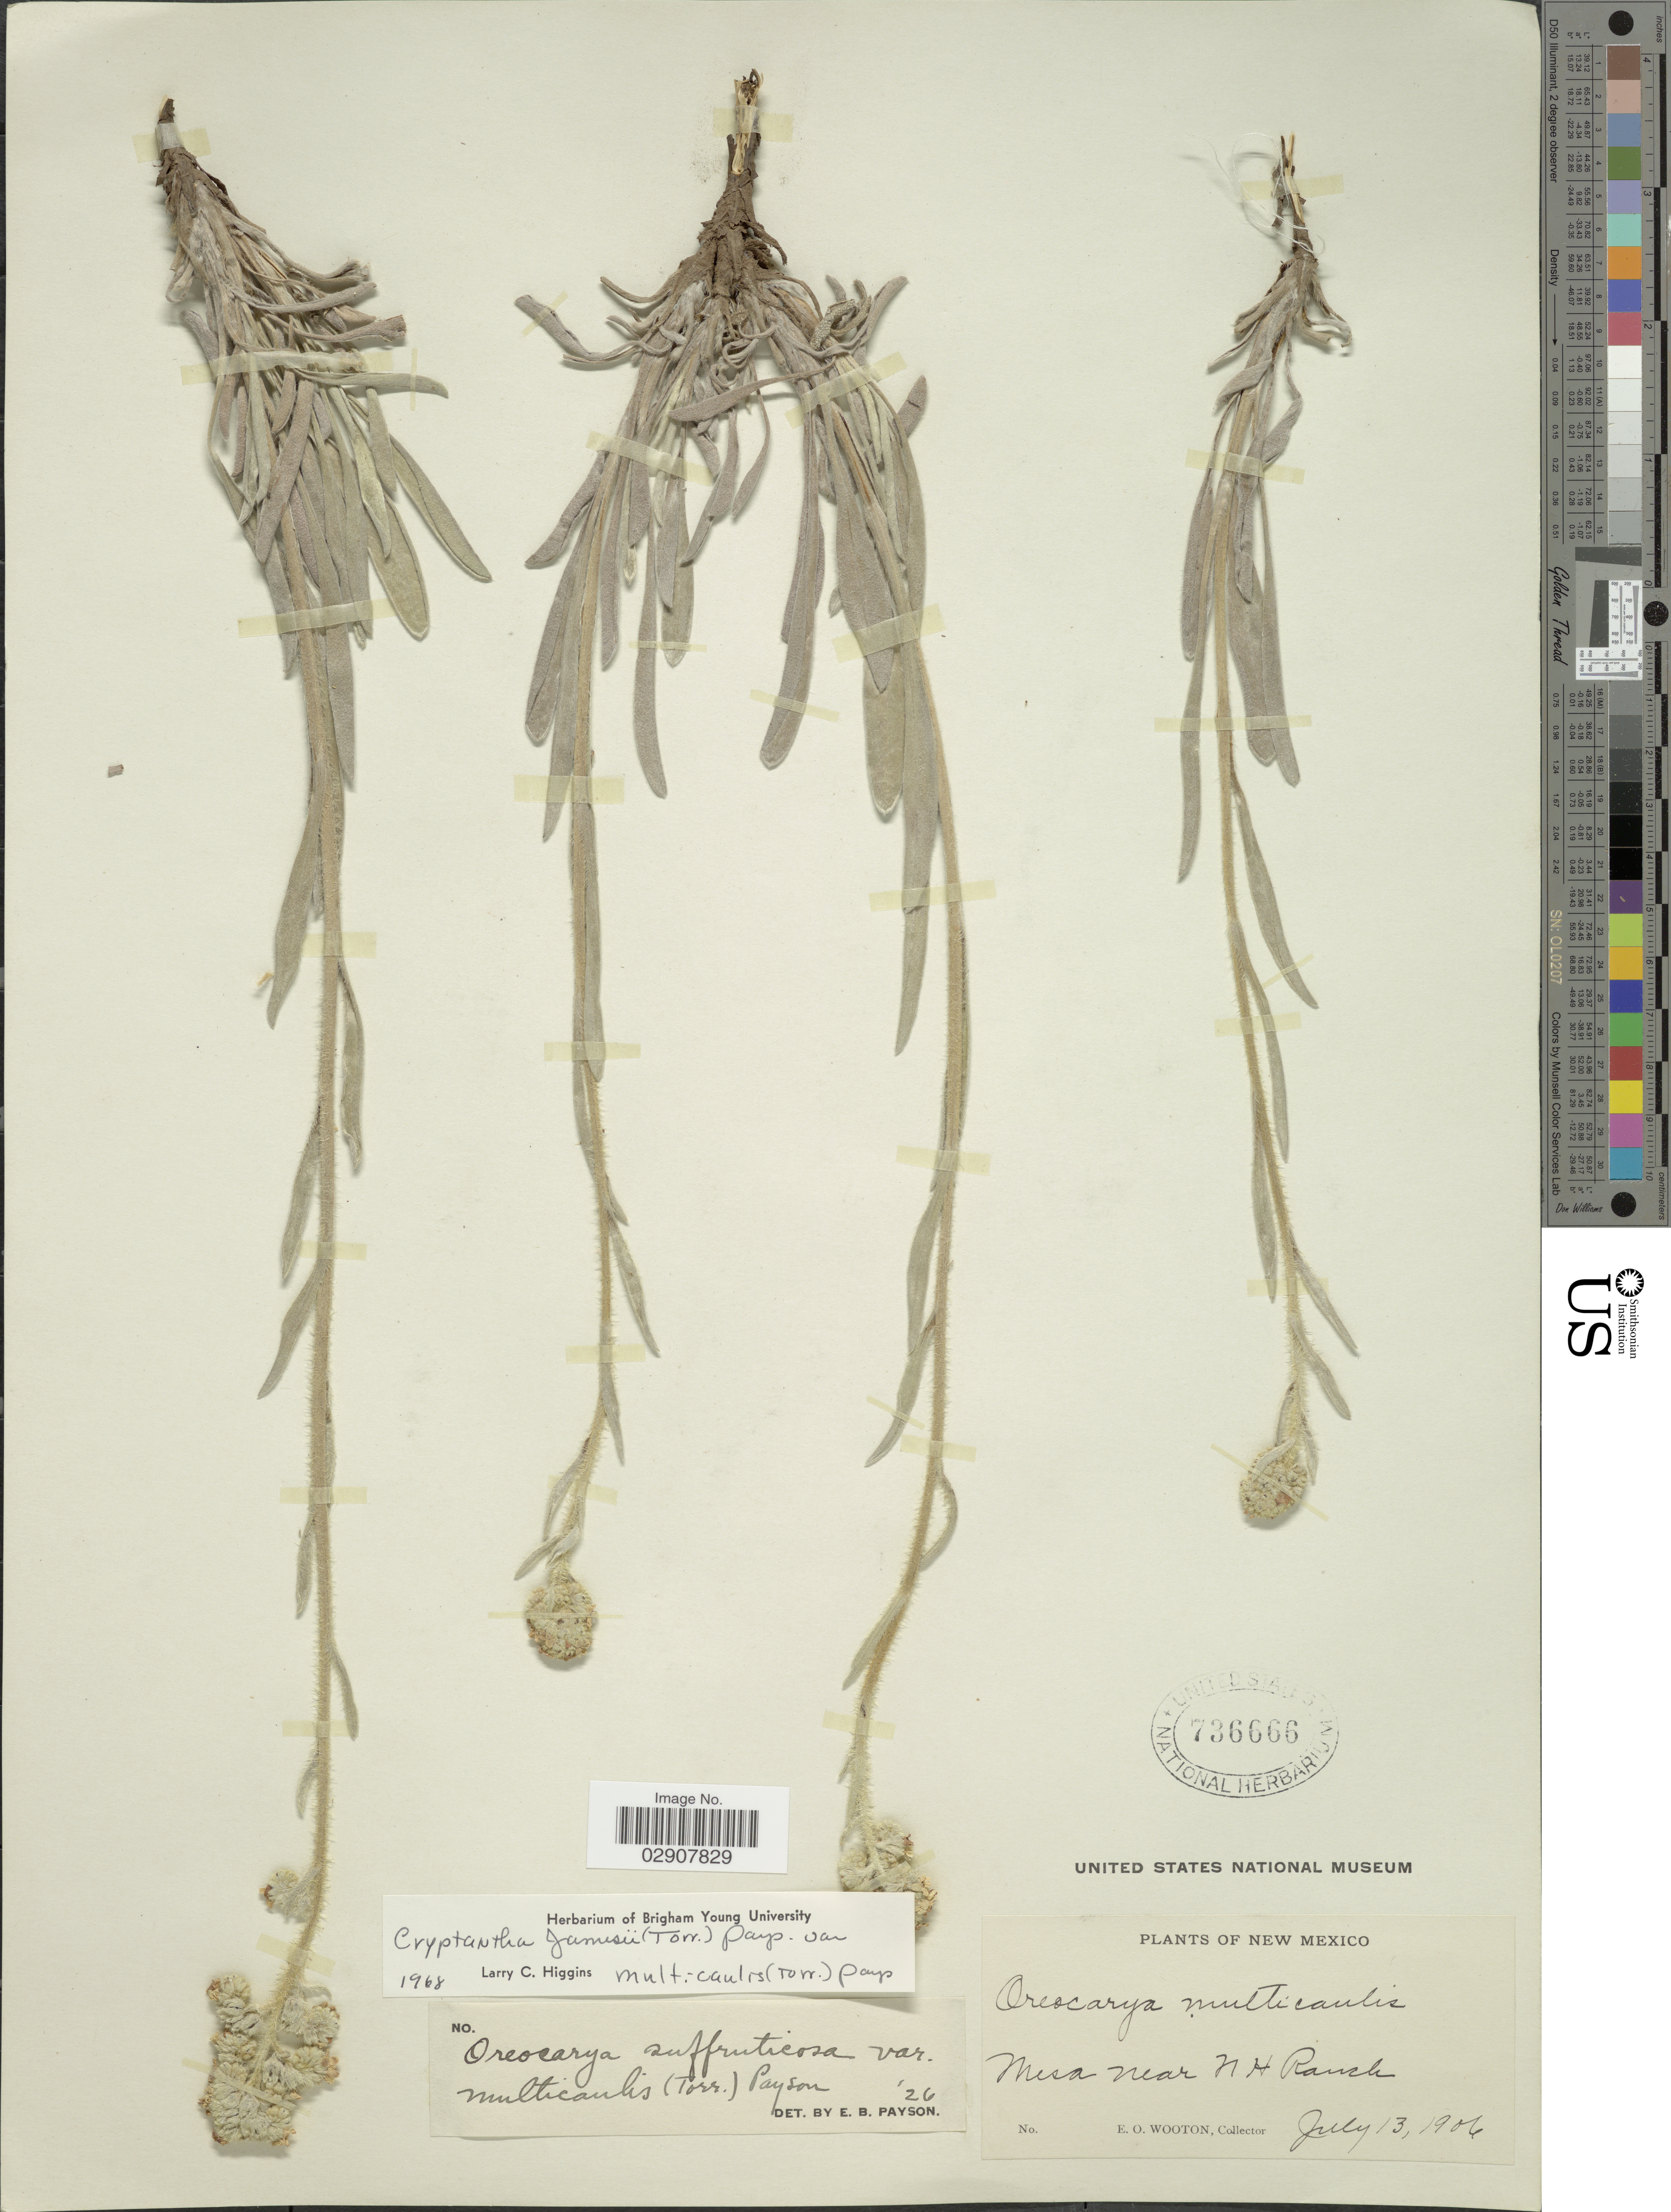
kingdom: Plantae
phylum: Tracheophyta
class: Magnoliopsida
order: Boraginales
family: Boraginaceae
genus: Cryptantha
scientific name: Cryptantha jamesii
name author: (Torr.) Payson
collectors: E. O. Wooton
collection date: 1906-07-13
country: United States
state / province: New Mexico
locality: Mesa near N H Ranch. New Mexico.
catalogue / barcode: US 736666